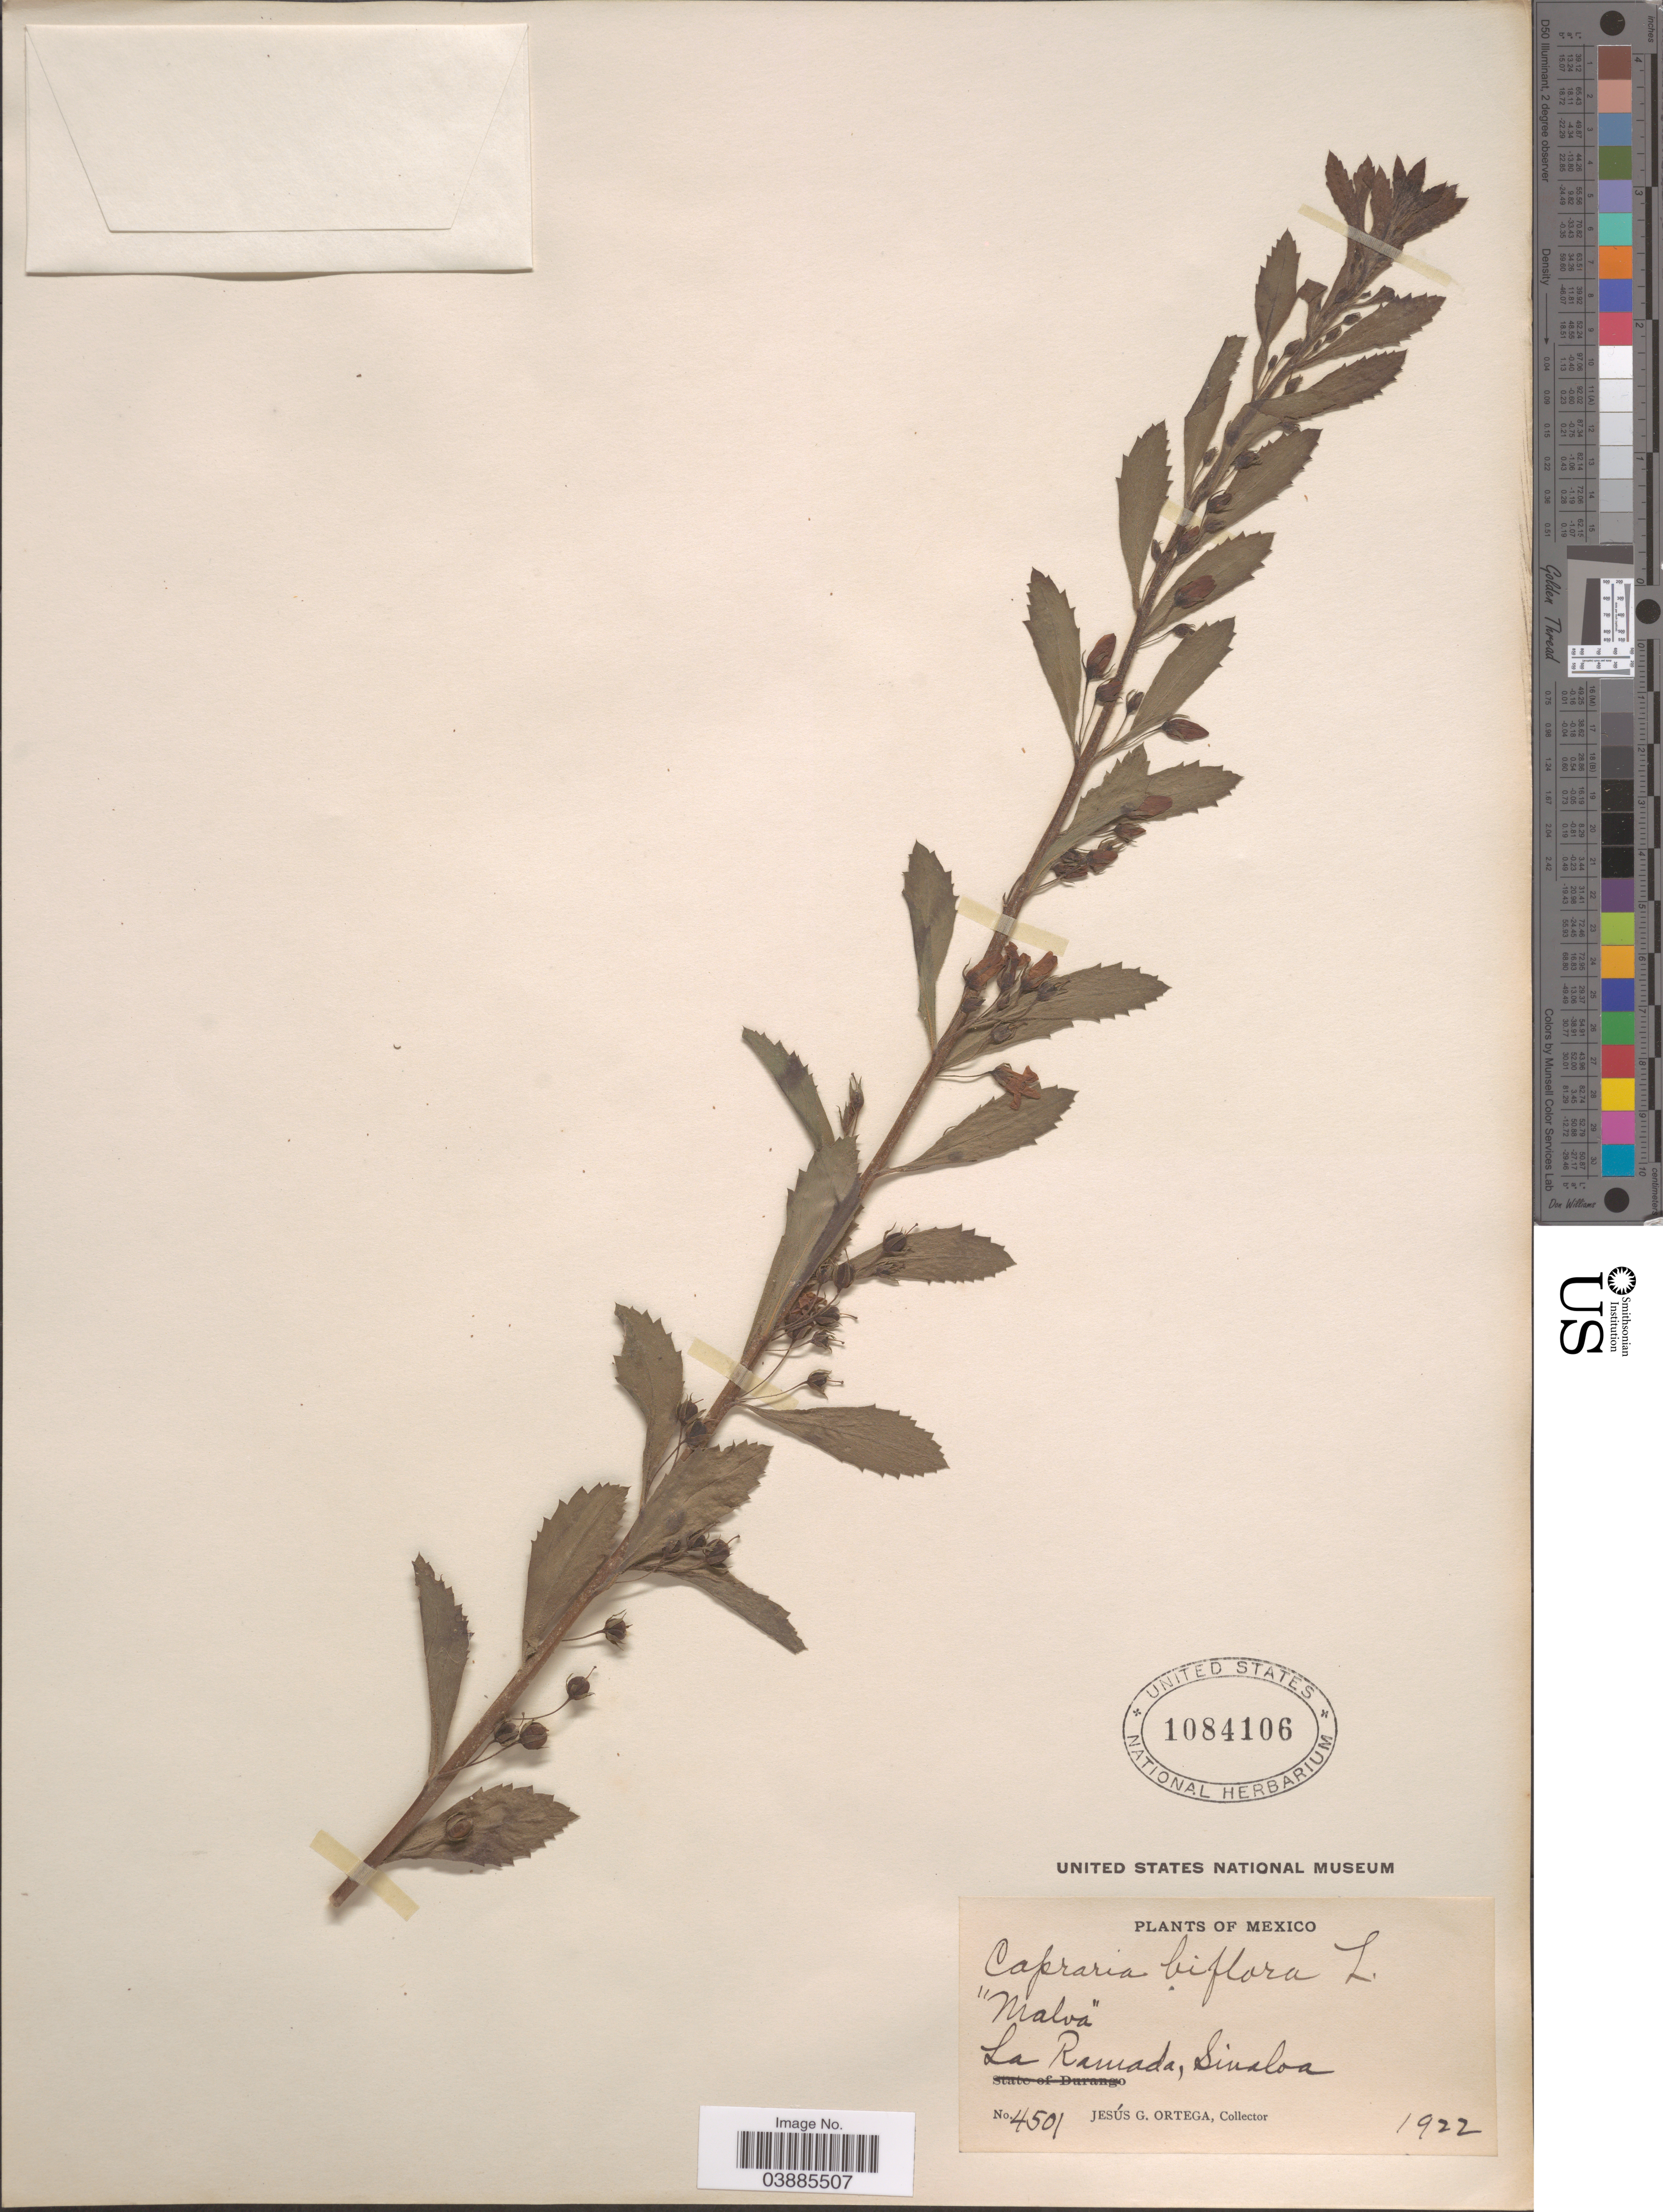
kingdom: Plantae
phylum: Tracheophyta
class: Magnoliopsida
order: Lamiales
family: Scrophulariaceae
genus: Capraria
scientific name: Capraria biflora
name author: L.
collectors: J. Ortega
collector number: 4501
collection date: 1922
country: Mexico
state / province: Sinaloa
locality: La Ramada.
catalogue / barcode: US 1084106